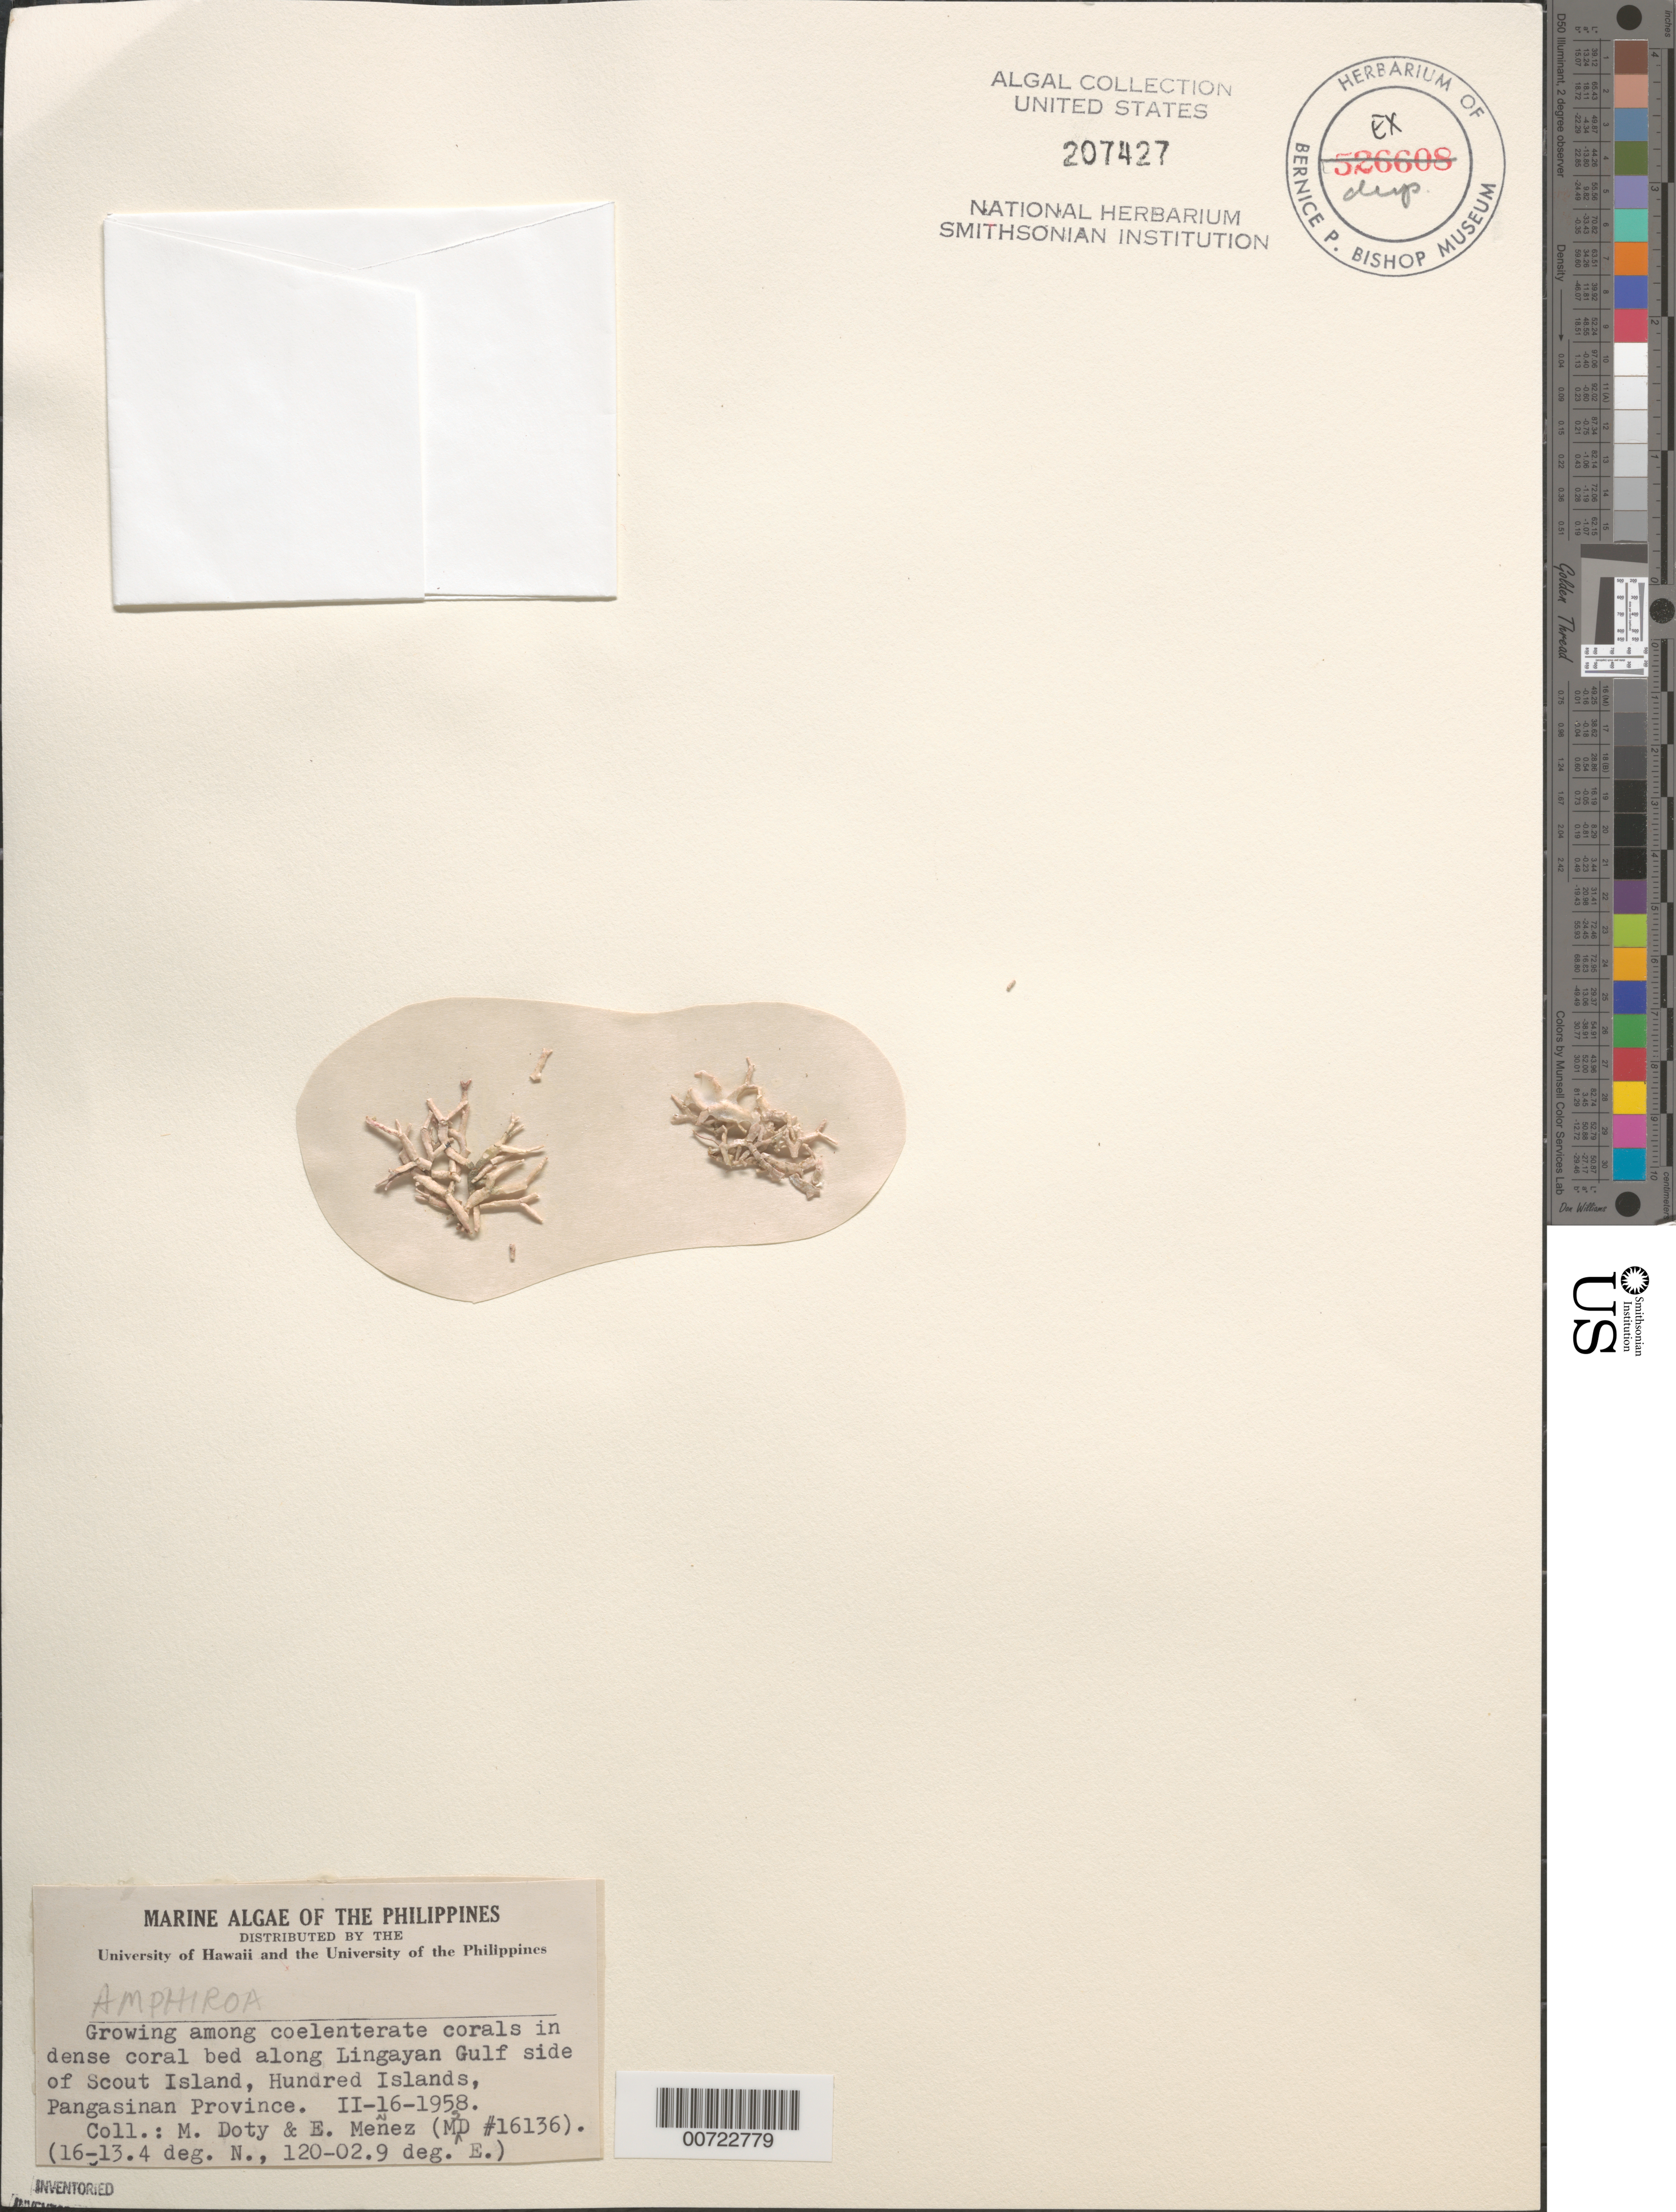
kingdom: Plantae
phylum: Rhodophyta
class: Florideophyceae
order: Corallinales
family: Lithophyllaceae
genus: Amphiroa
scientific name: Amphiroa sp.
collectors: M. S. Doty & Meñez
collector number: MSD 16136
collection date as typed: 16 Feb 1958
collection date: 1958-02-16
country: Philippines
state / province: Ilocos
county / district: Pangasinan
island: Scout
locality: Lingayan Gulf side of island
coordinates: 16-13.4 deg. N., 120-02.9 deg. E.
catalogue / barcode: US 207427